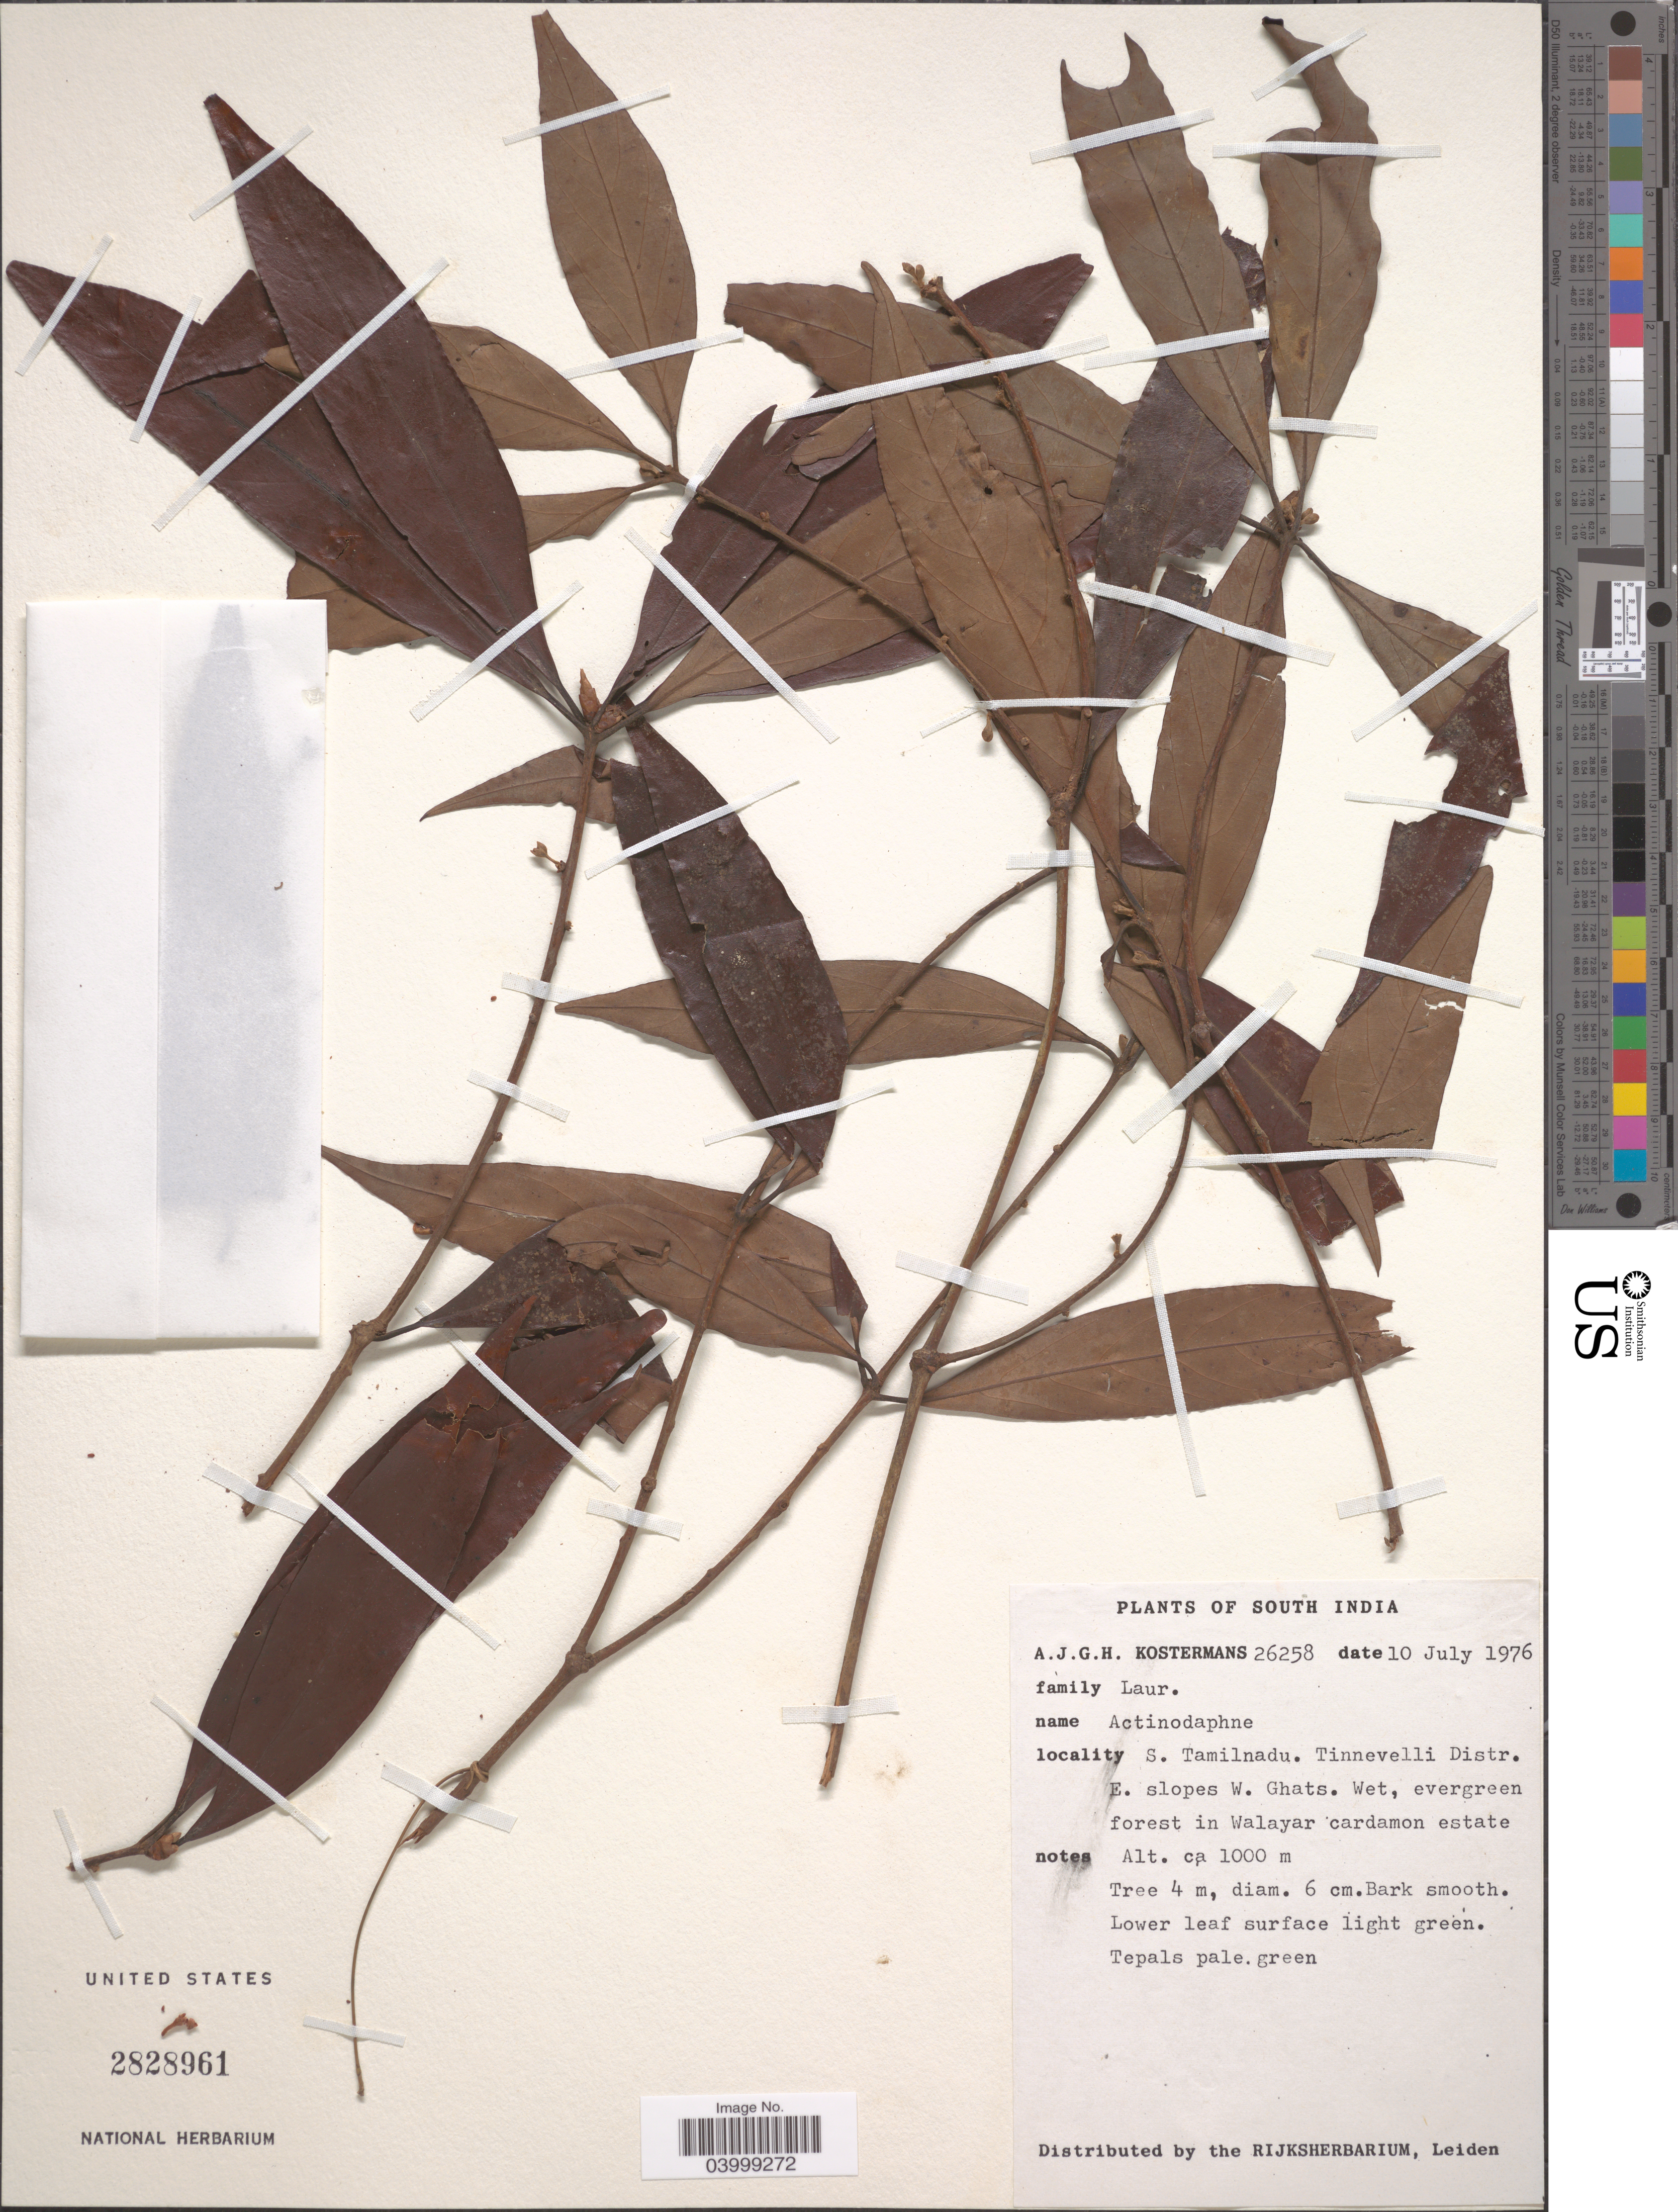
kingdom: Plantae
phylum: Tracheophyta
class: Magnoliopsida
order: Laurales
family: Lauraceae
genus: Actinodaphne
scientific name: Actinodaphne sp.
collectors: A. J. G. Kostermans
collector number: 26258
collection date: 1976-07-10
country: India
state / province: Tamil Nadu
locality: South India. S. Tamilnadu. Tinnevelli Distr. E. slopes W. Ghats. Wet, evergreen forest in Walayar cardamon estate.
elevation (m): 1000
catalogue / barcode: US 2828961